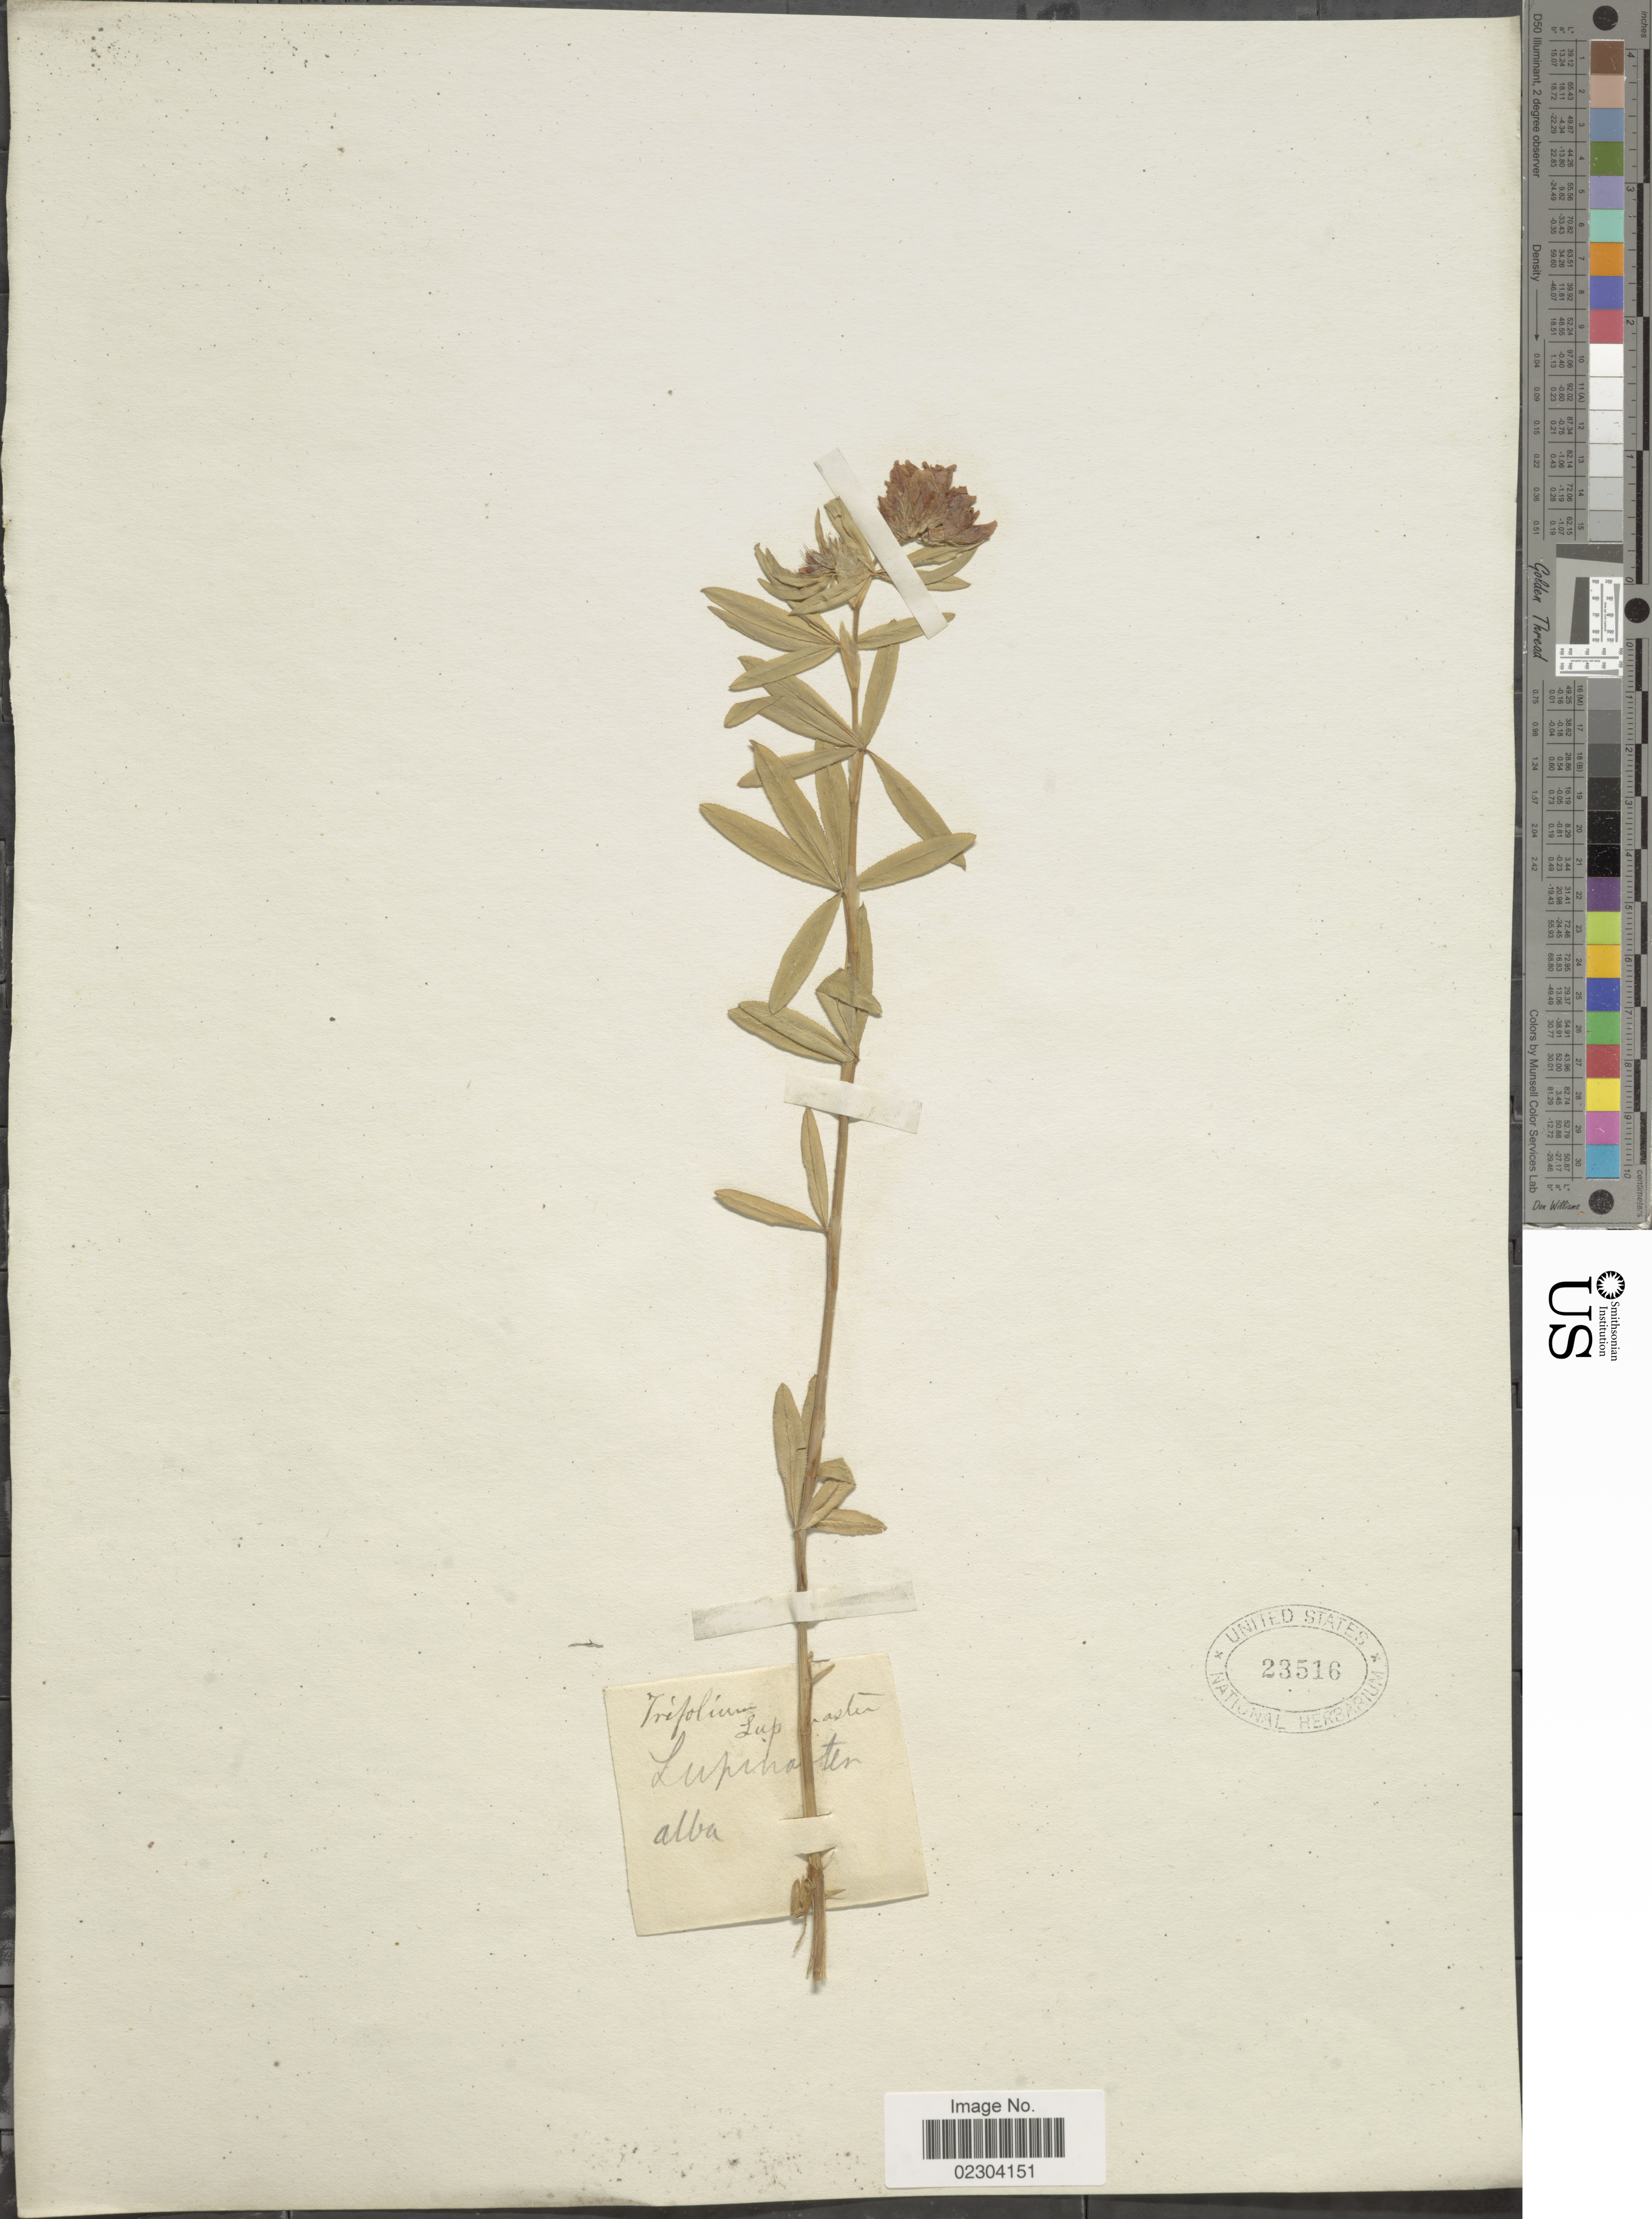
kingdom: Plantae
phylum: Tracheophyta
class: Magnoliopsida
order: Fabales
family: Fabaceae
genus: Trifolium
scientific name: Trifolium lupinaster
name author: L.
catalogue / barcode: US 23516